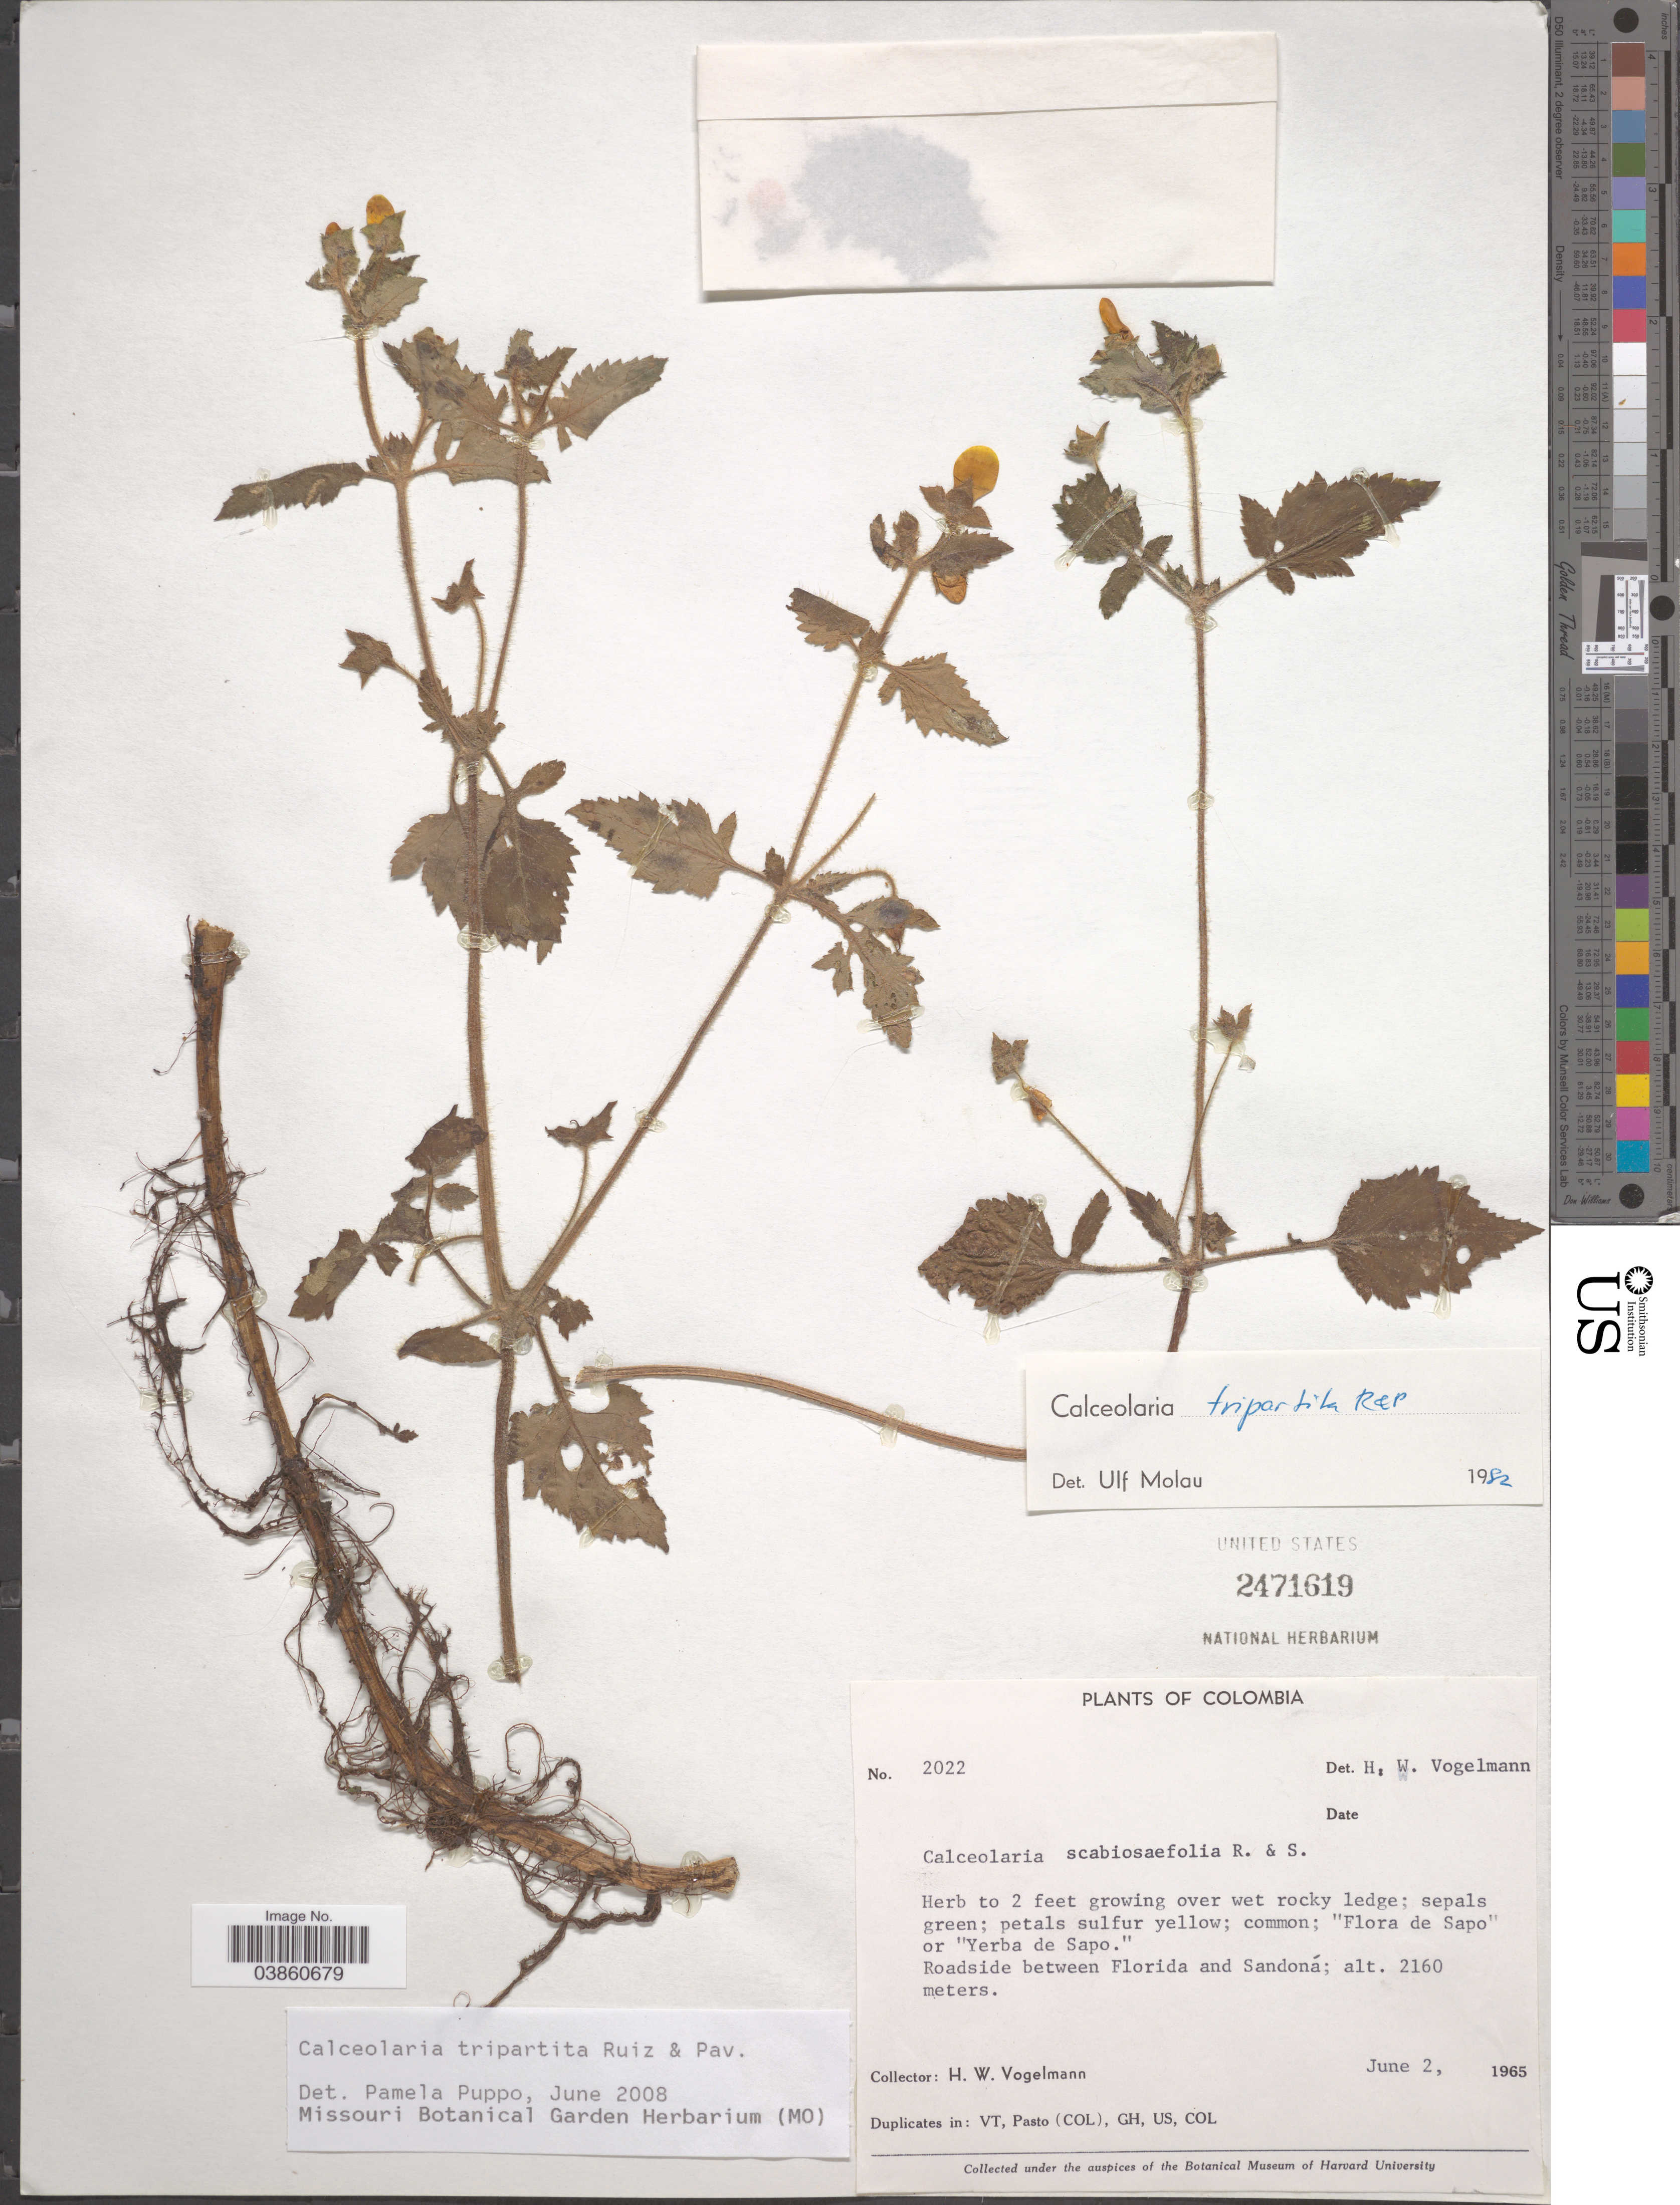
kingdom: Plantae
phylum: Tracheophyta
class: Magnoliopsida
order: Lamiales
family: Calceolariaceae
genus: Calceolaria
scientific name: Calceolaria tripartita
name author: Ruiz & Pav.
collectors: H. Vogelmann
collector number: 2022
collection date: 1965-06-02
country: Colombia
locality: Roadside between Florida and Sandoná.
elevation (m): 2160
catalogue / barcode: US 2471619